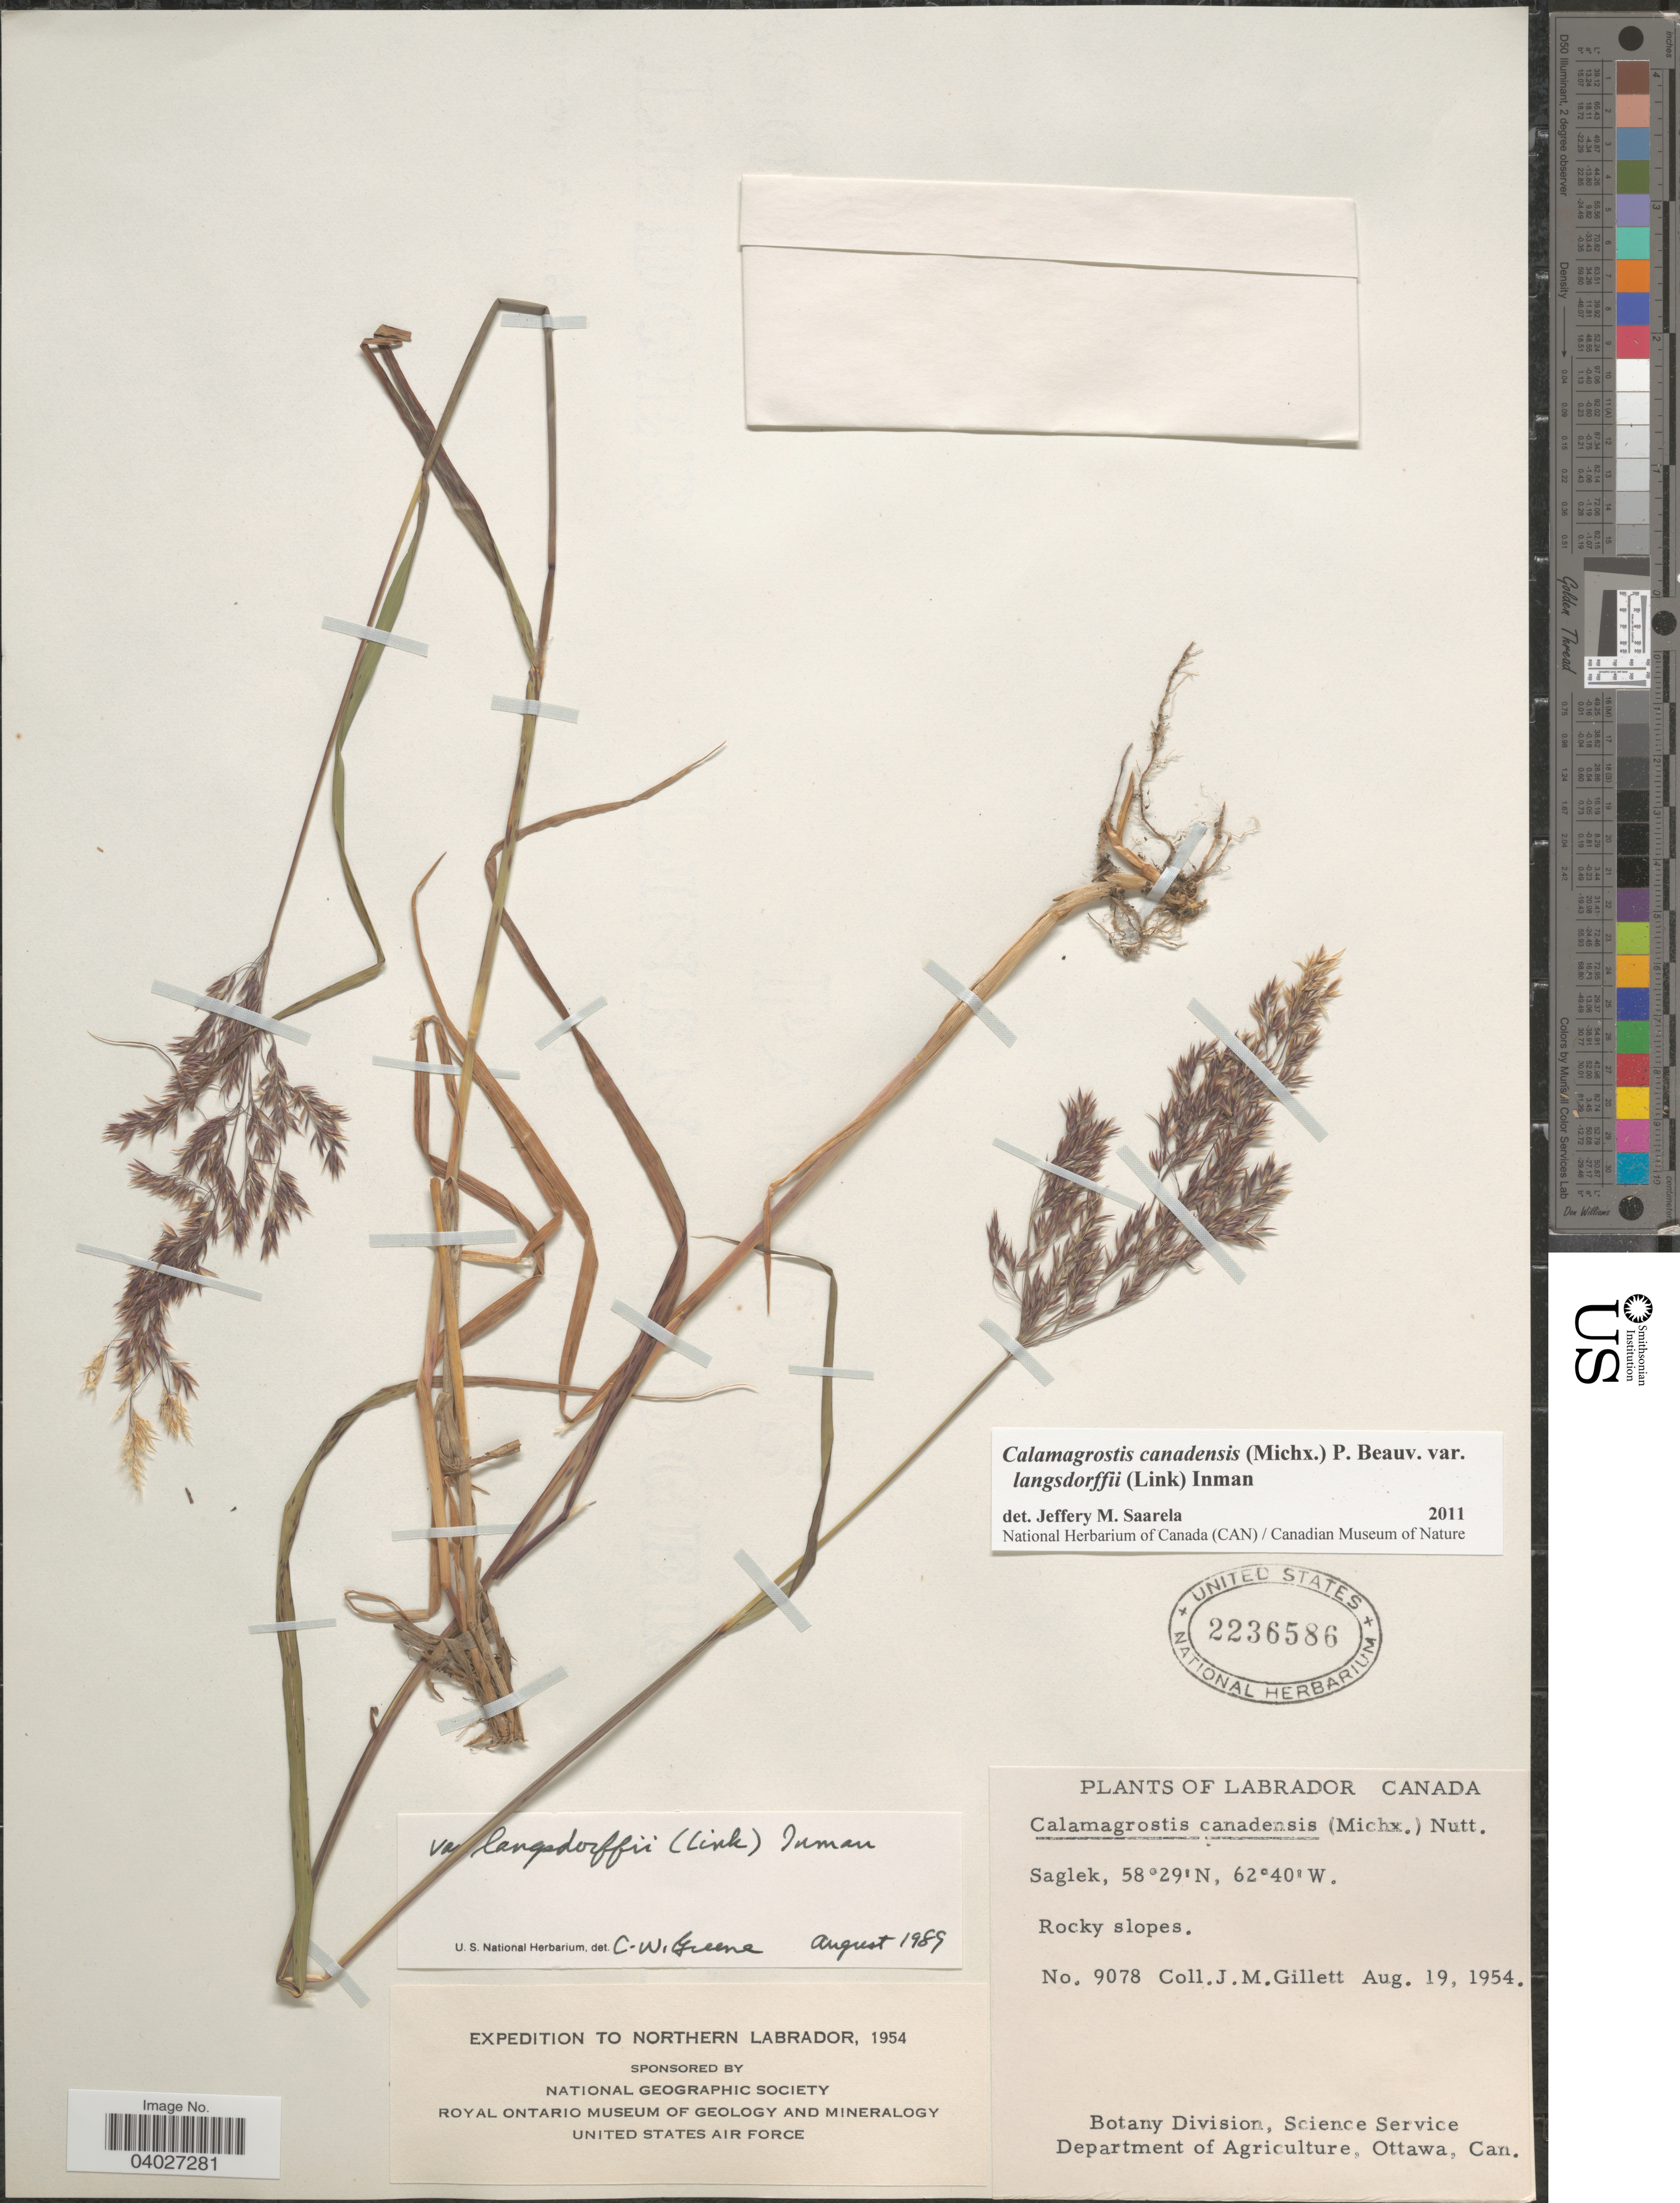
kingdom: Plantae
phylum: Tracheophyta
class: Liliopsida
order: Poales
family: Poaceae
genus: Calamagrostis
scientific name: Calamagrostis canadensis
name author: (Michx.) P. Beauv.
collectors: J. M. Gillett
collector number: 9078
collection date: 1954-08-19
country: Canada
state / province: Newfoundland and Labrador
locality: Northern Labrador. Saglek. Rocky slopes.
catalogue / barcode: US 2236586